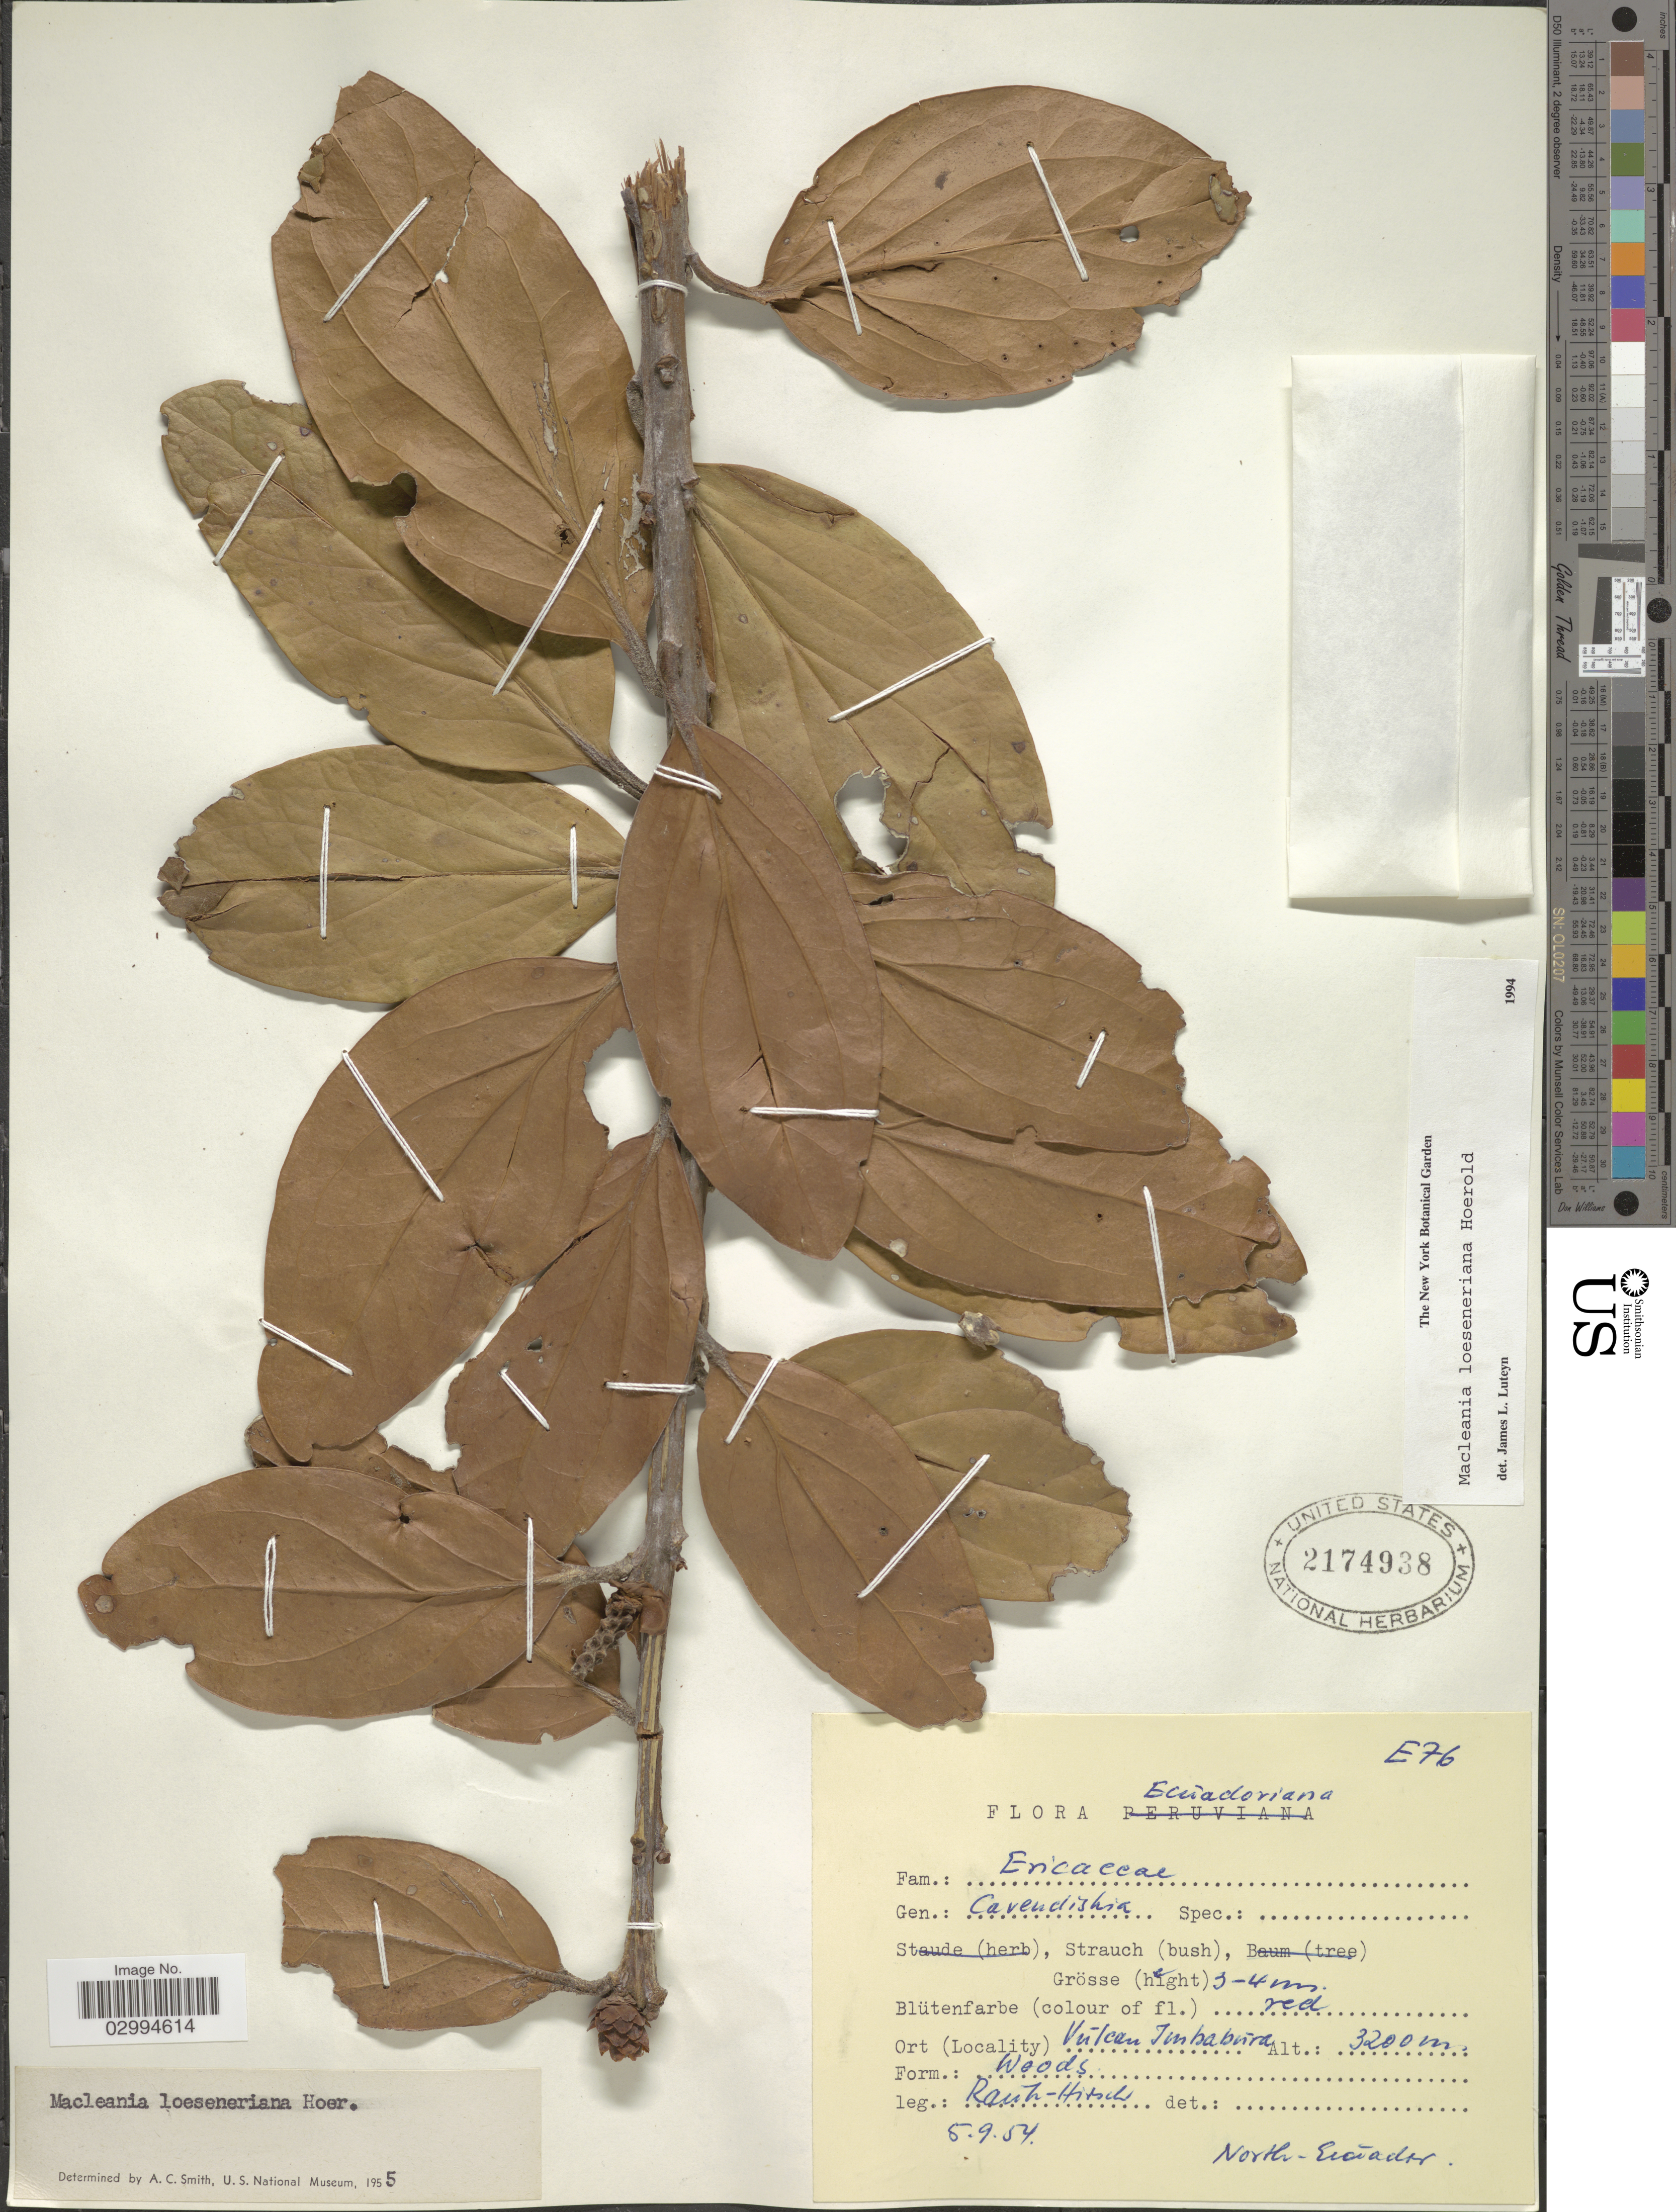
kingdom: Plantae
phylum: Tracheophyta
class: Magnoliopsida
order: Ericales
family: Ericaceae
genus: Macleania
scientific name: Macleania loeseneriana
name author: Hoerold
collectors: W. Rauh & G. Hirsch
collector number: E76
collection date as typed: Transcribed d/m/y: 5/9/54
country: Ecuador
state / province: Imbabura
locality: Vúlcan Imbabura.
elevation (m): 3200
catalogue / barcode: US 2174938